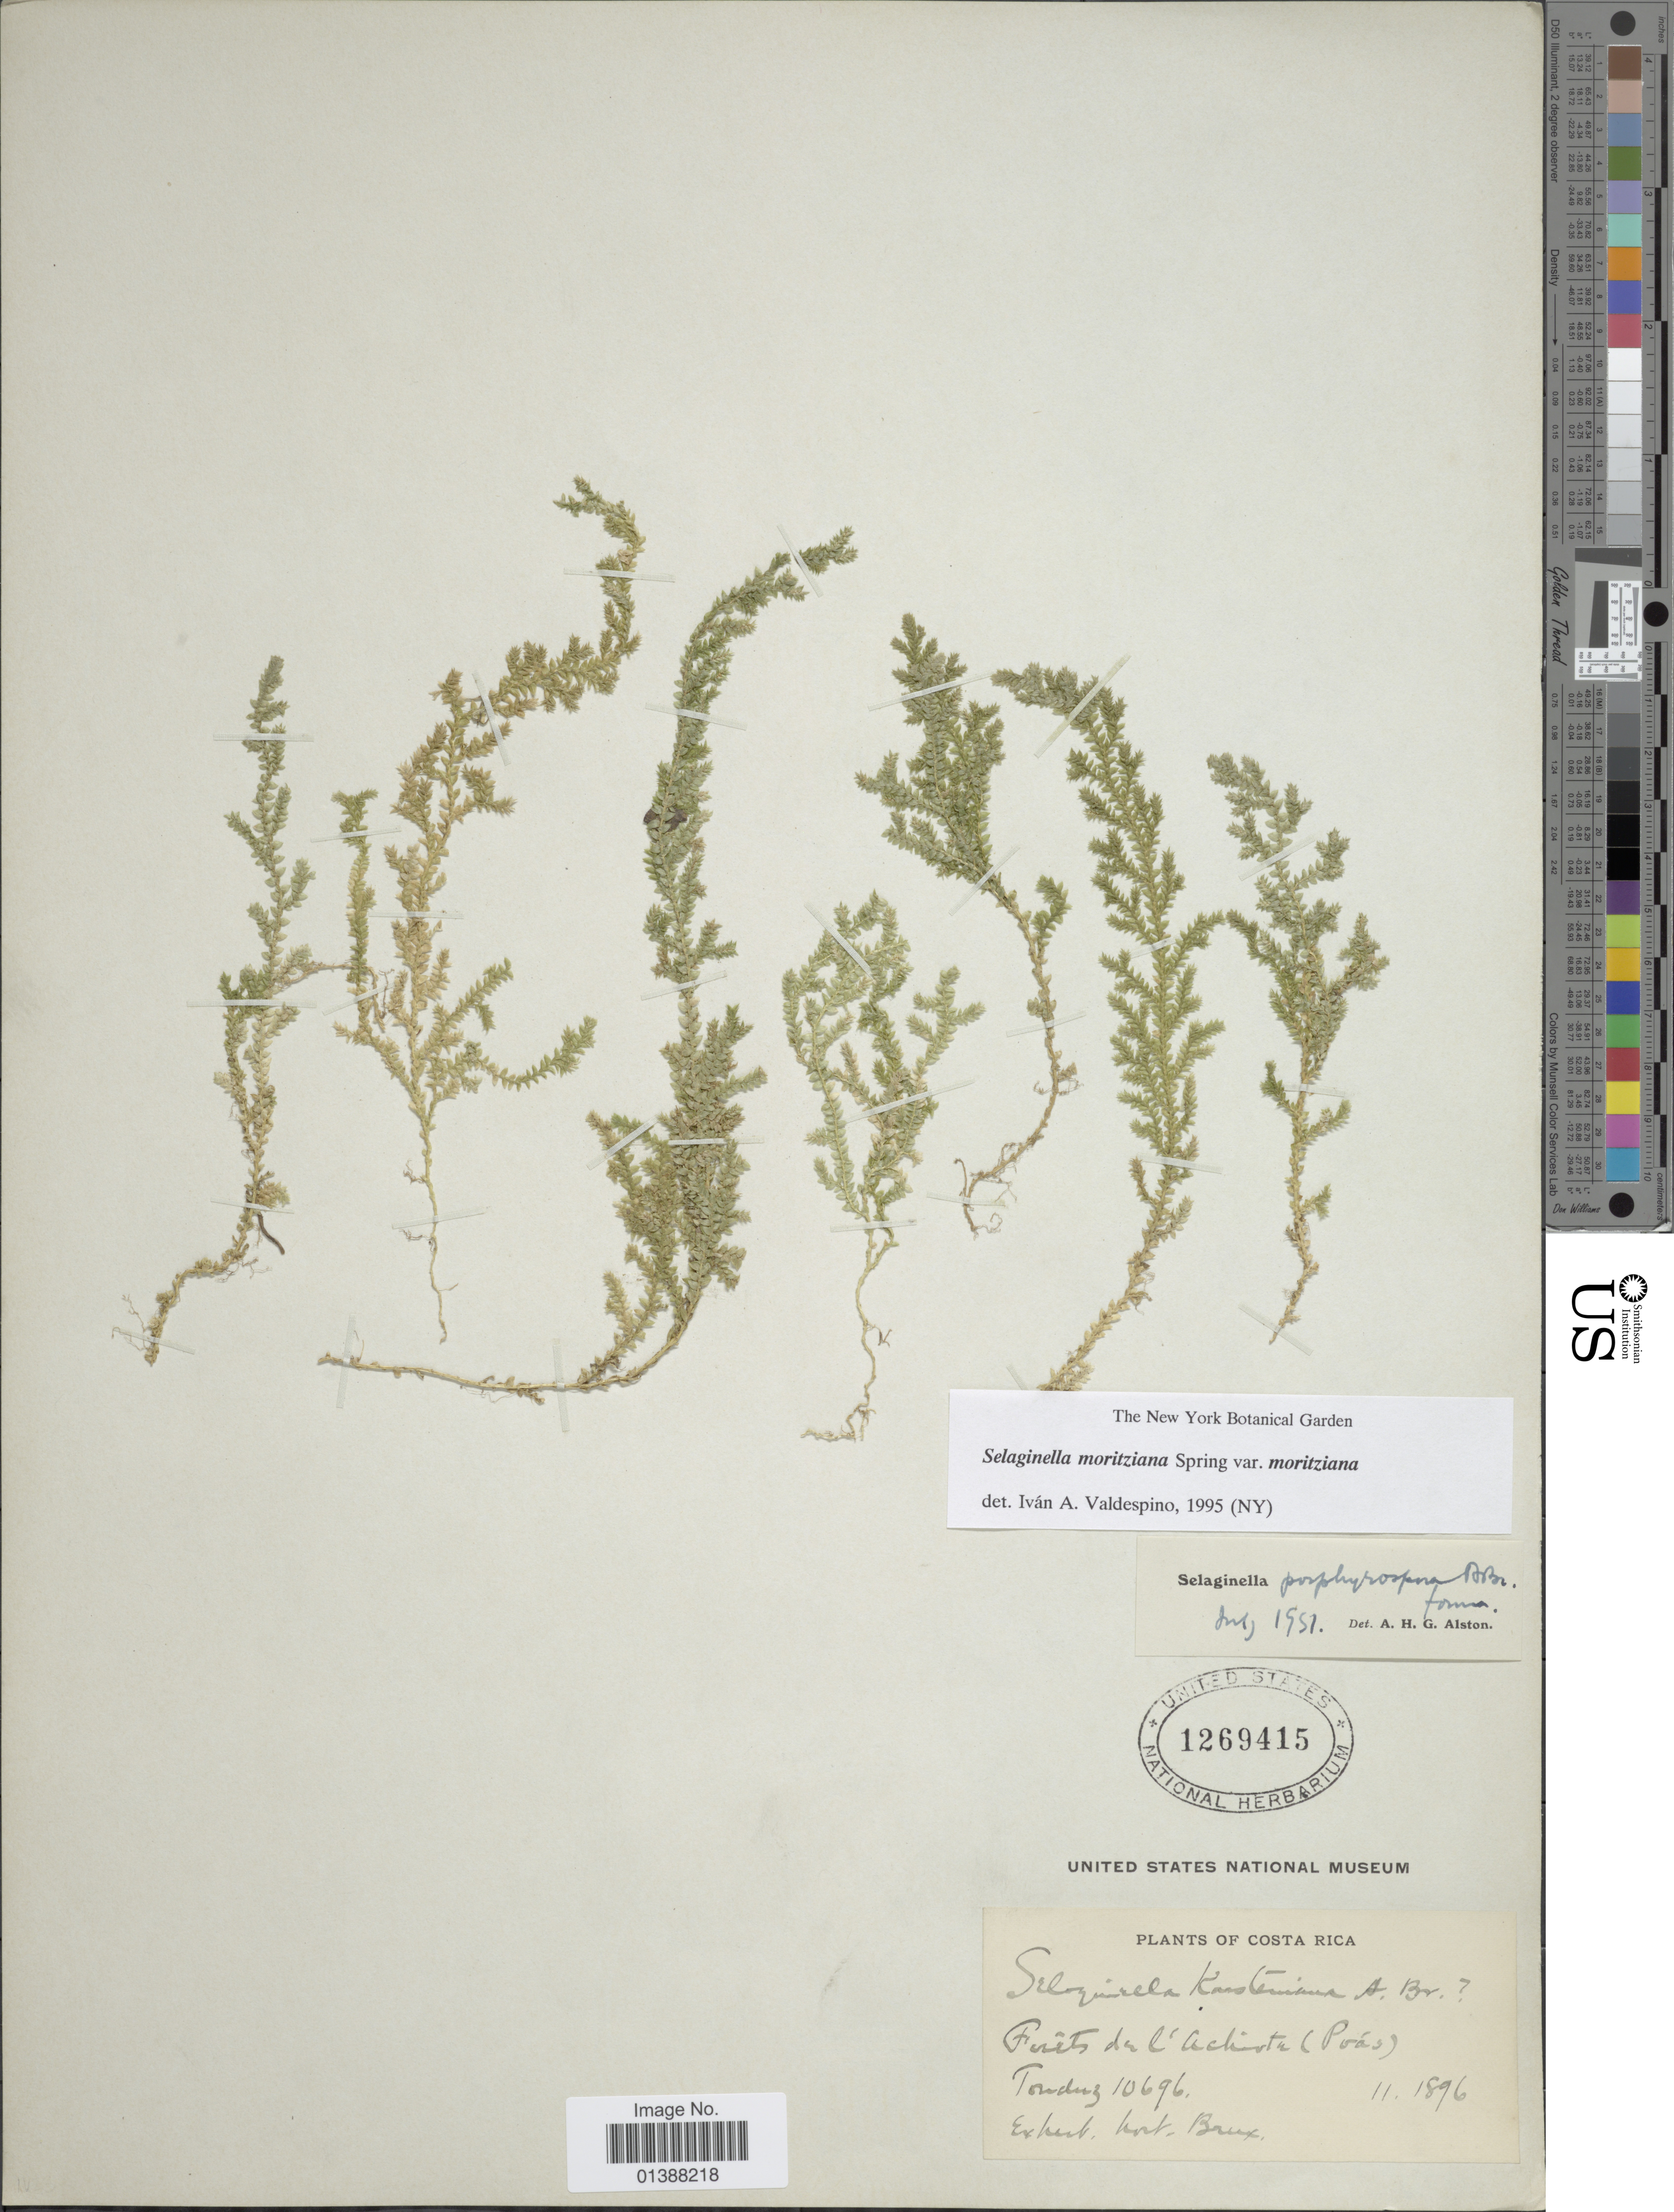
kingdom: Plantae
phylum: Tracheophyta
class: Lycopodiopsida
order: Selaginellales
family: Selaginellaceae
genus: Selaginella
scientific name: Selaginella moritziana var. moritziana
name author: Spring ex Klotzsch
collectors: A. Tonduz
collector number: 10696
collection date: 1896-11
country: Costa Rica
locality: Forest de l'Achiote (Poás).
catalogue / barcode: US 1269415